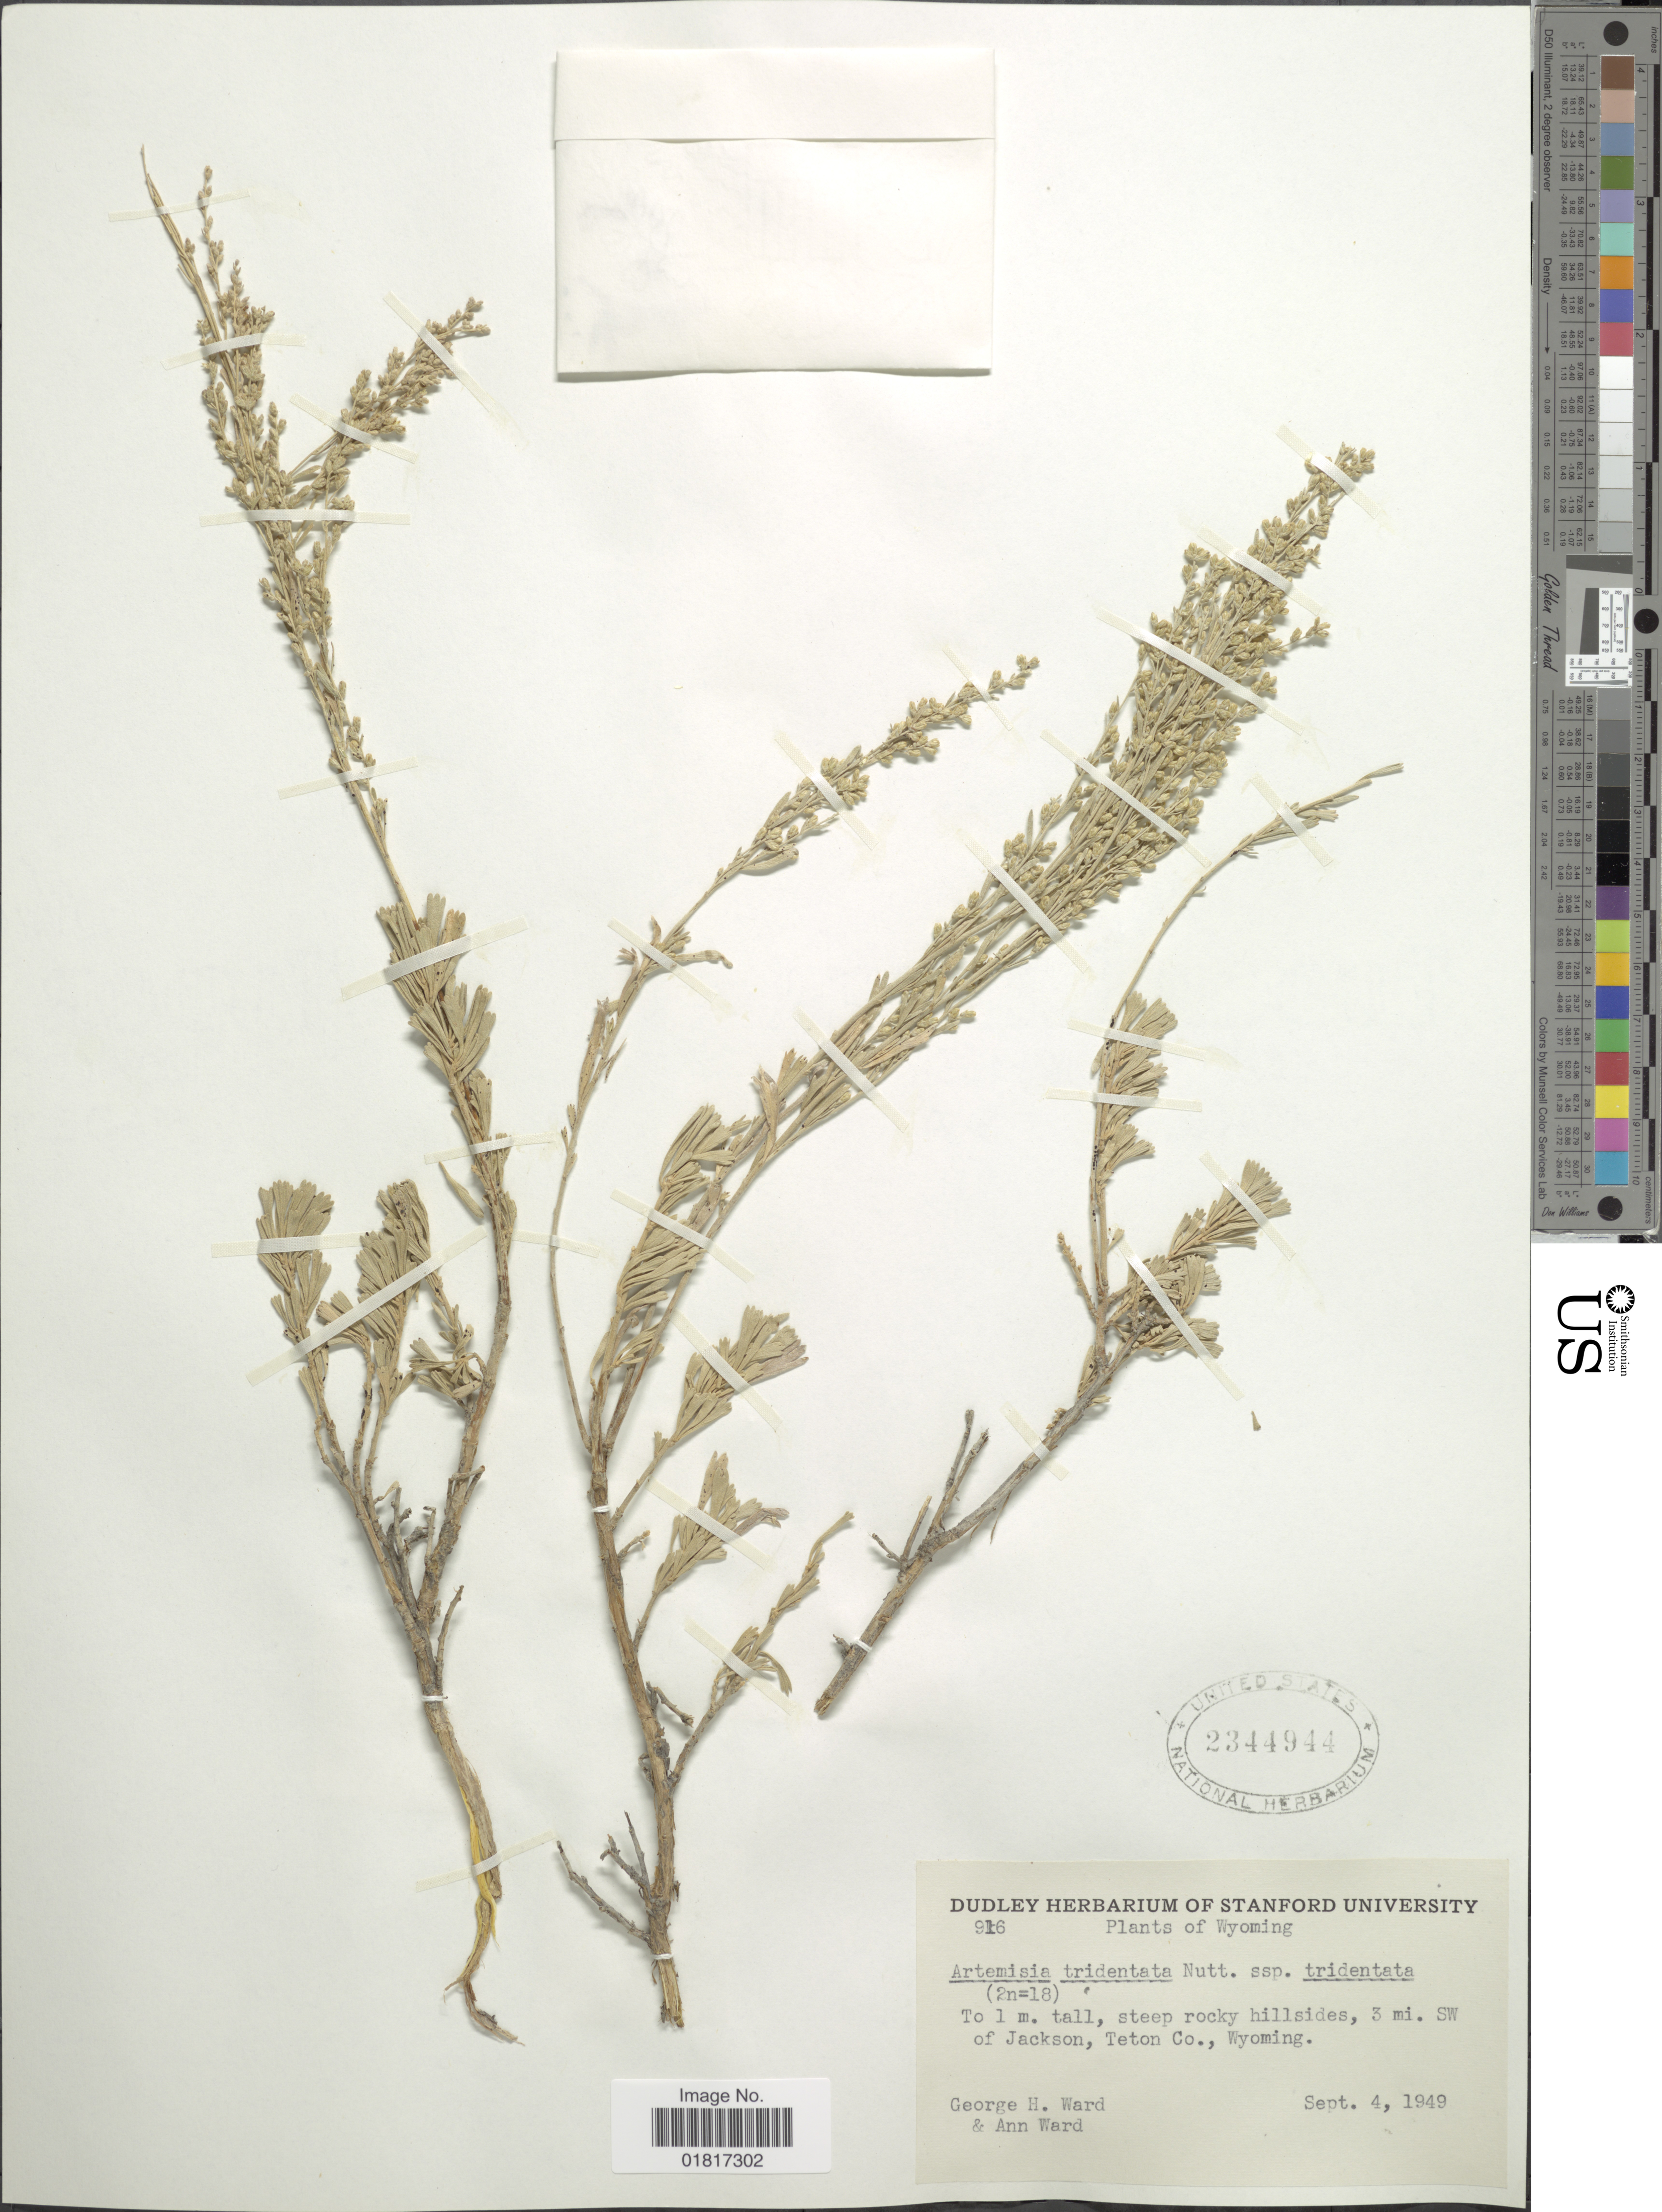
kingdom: Plantae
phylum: Tracheophyta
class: Magnoliopsida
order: Asterales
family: Asteraceae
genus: Artemisia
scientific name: Artemisia tridentata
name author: Nutt.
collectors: G. H. Ward & A. Ward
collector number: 916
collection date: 1949-09-04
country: United States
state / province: Wyoming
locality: Steep rocky hillsides, 3 mi SW of Jackson, Teton Co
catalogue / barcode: US 2344944